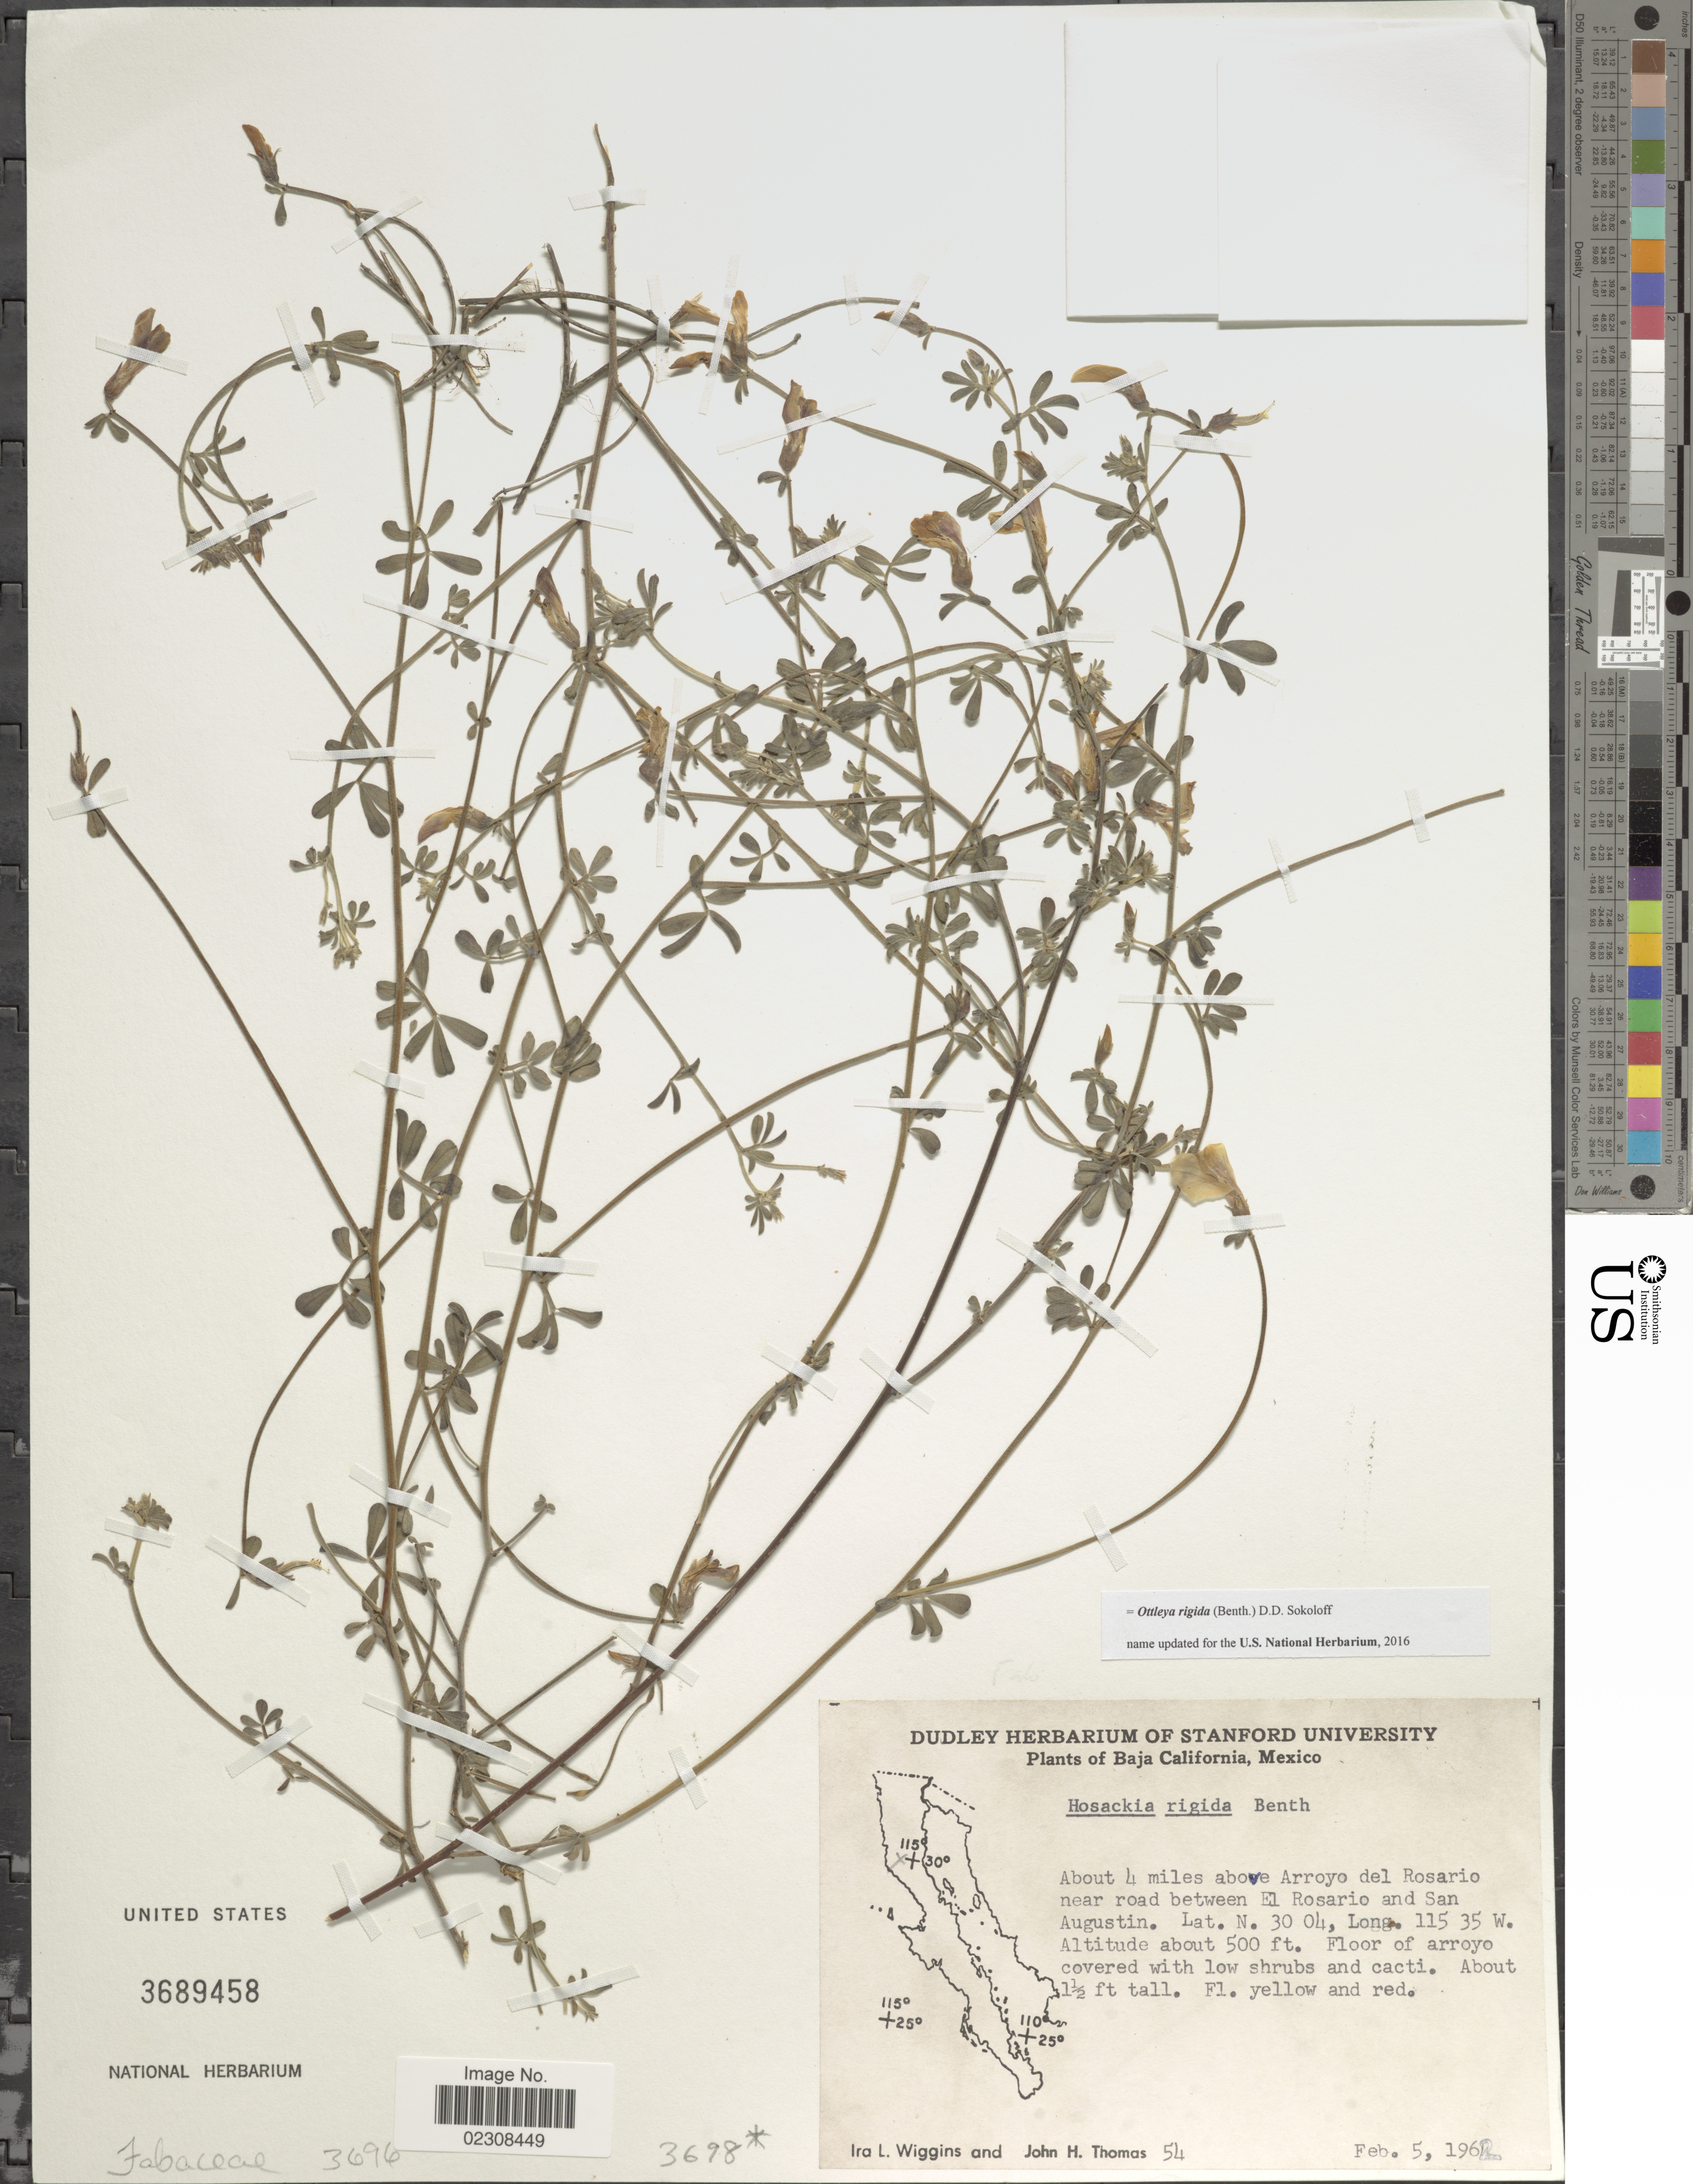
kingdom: Plantae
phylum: Tracheophyta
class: Magnoliopsida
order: Fabales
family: Fabaceae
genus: Ottleya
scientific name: Ottleya rigida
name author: (Benth.) D.D. Sokoloff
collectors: I. L. Wiggins & J. H. Thomas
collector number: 54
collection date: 1962-02-05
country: Mexico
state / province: Baja California Norte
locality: About 4 miles above Arroyo del Rosario near road between El Rosario and San Augustin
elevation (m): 152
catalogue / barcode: US 3689458